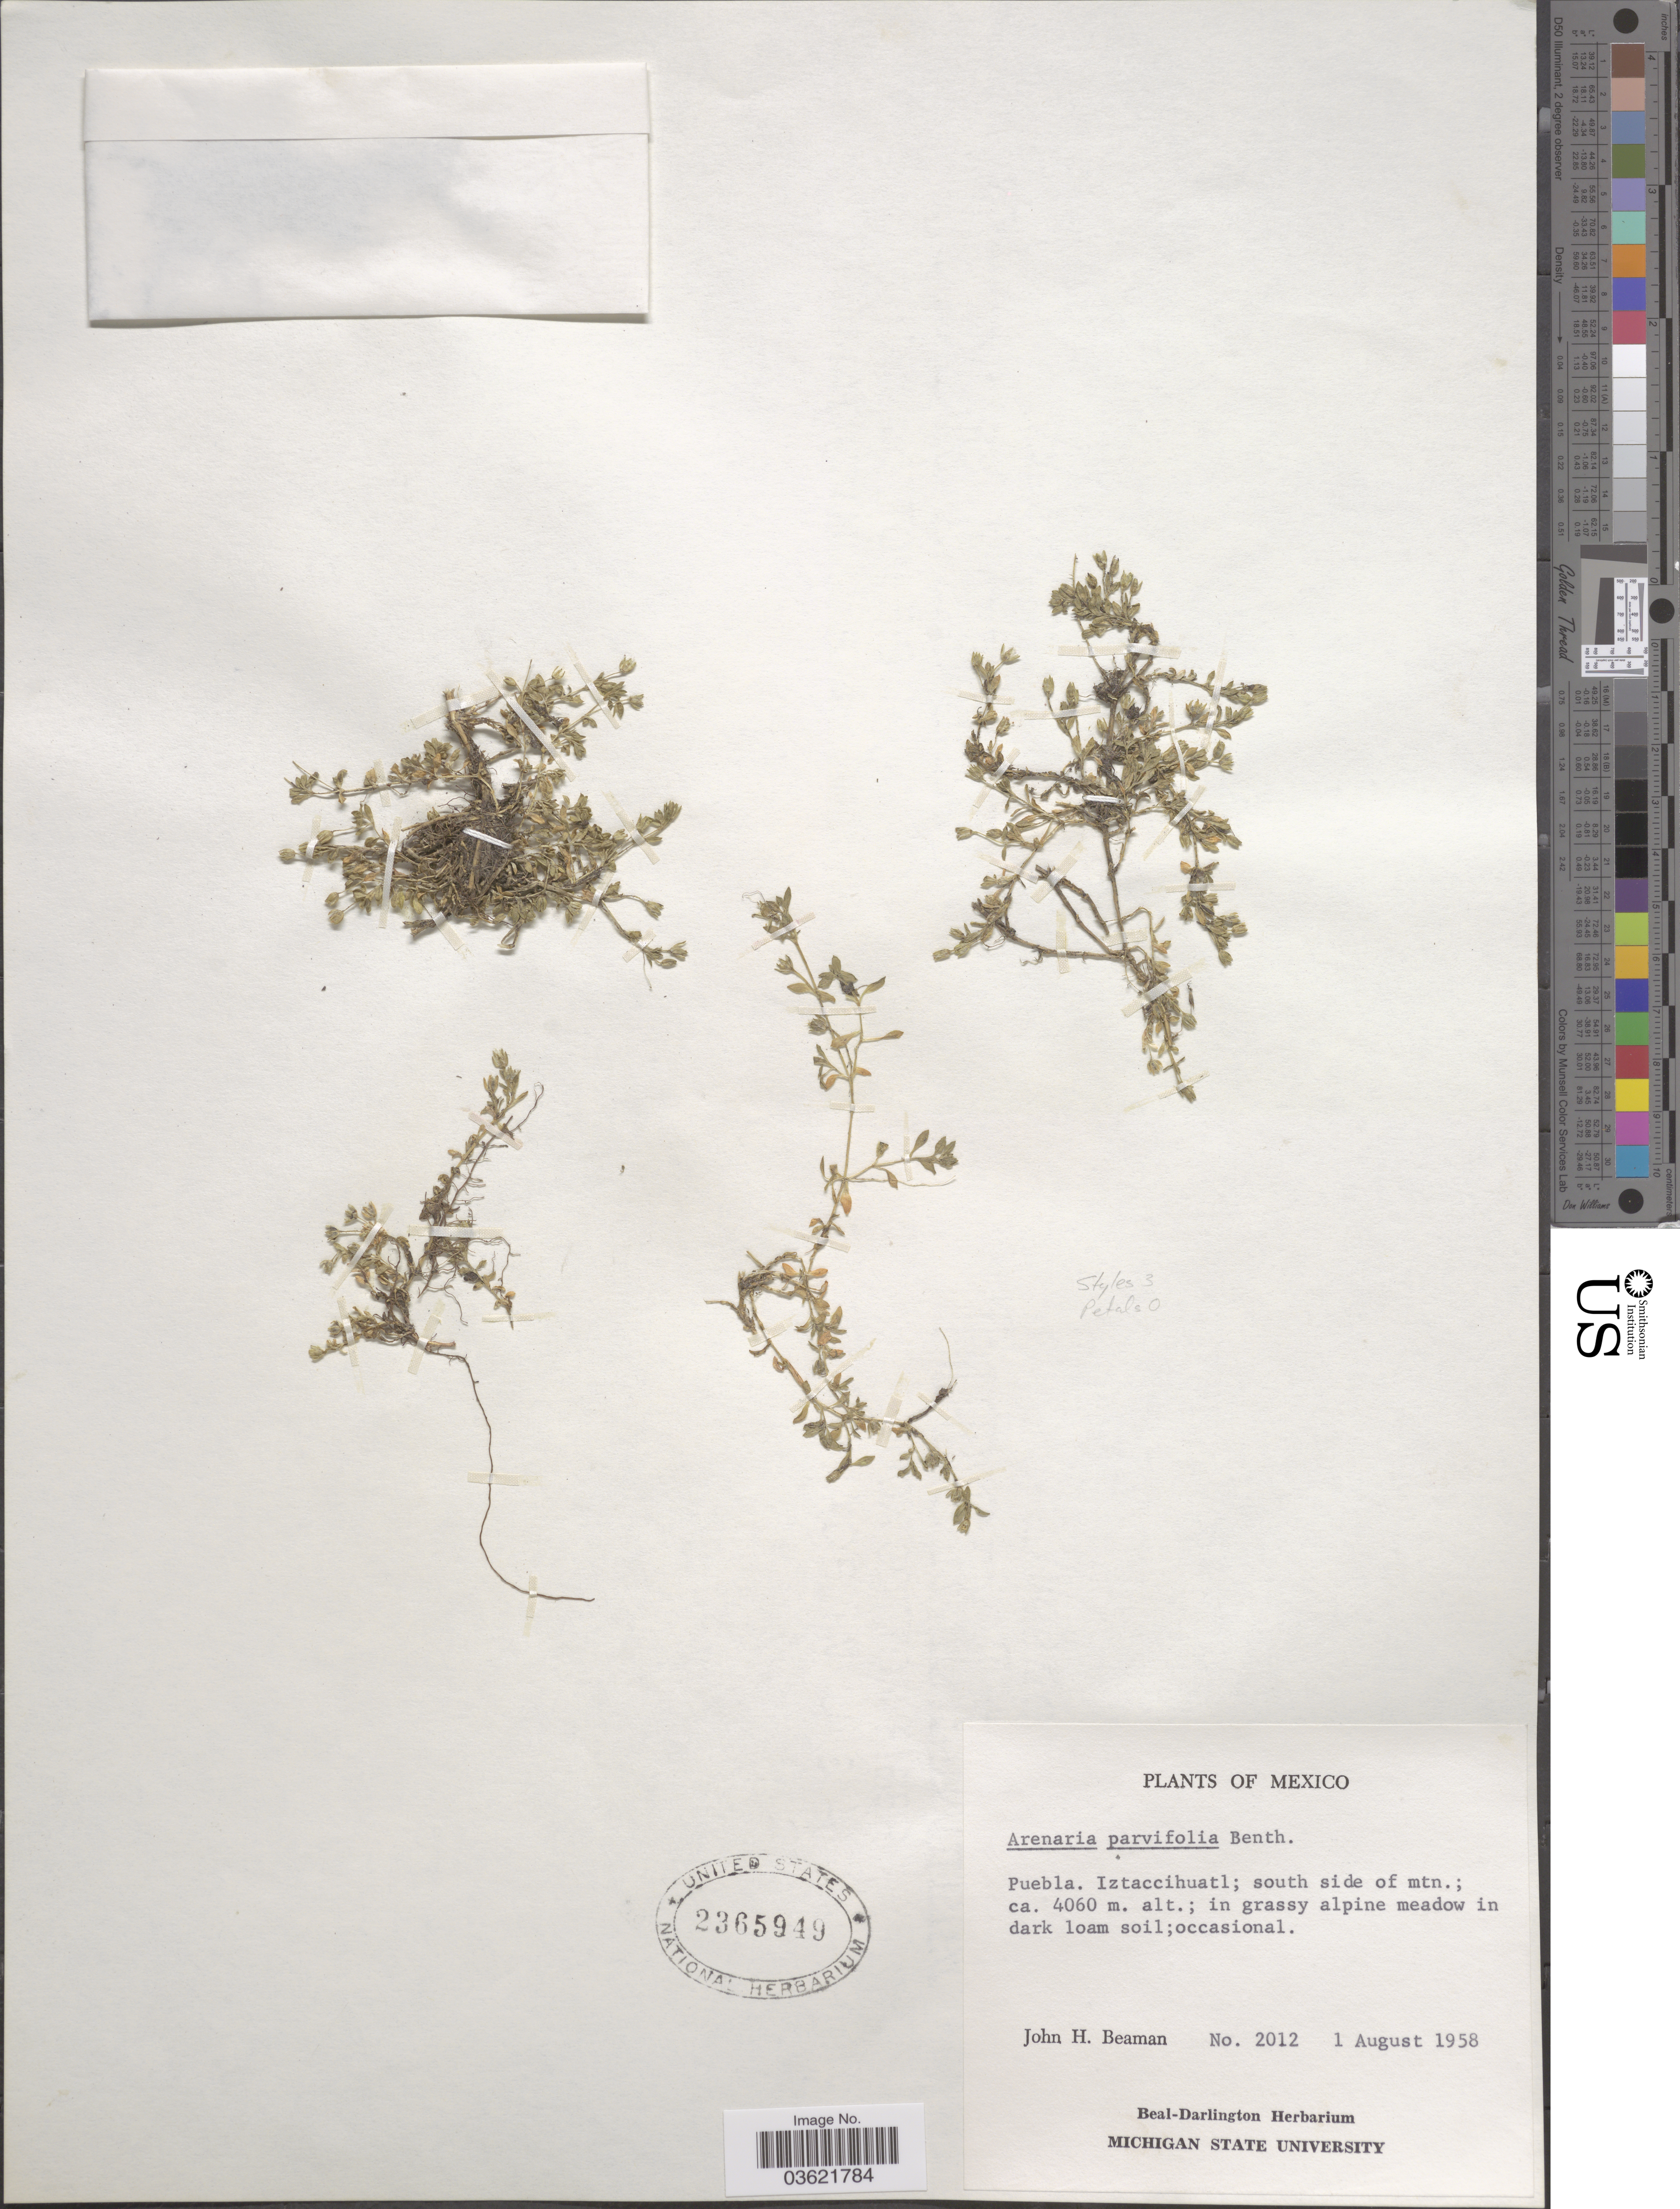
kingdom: Plantae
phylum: Tracheophyta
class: Magnoliopsida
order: Caryophyllales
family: Caryophyllaceae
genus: Arenaria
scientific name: Arenaria parvifolia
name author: Benth.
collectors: J. H. Beaman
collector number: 2012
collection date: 1958-08-01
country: Mexico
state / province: Puebla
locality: Iztaccihuatl; south side of mtn.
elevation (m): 4060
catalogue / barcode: US 2365949